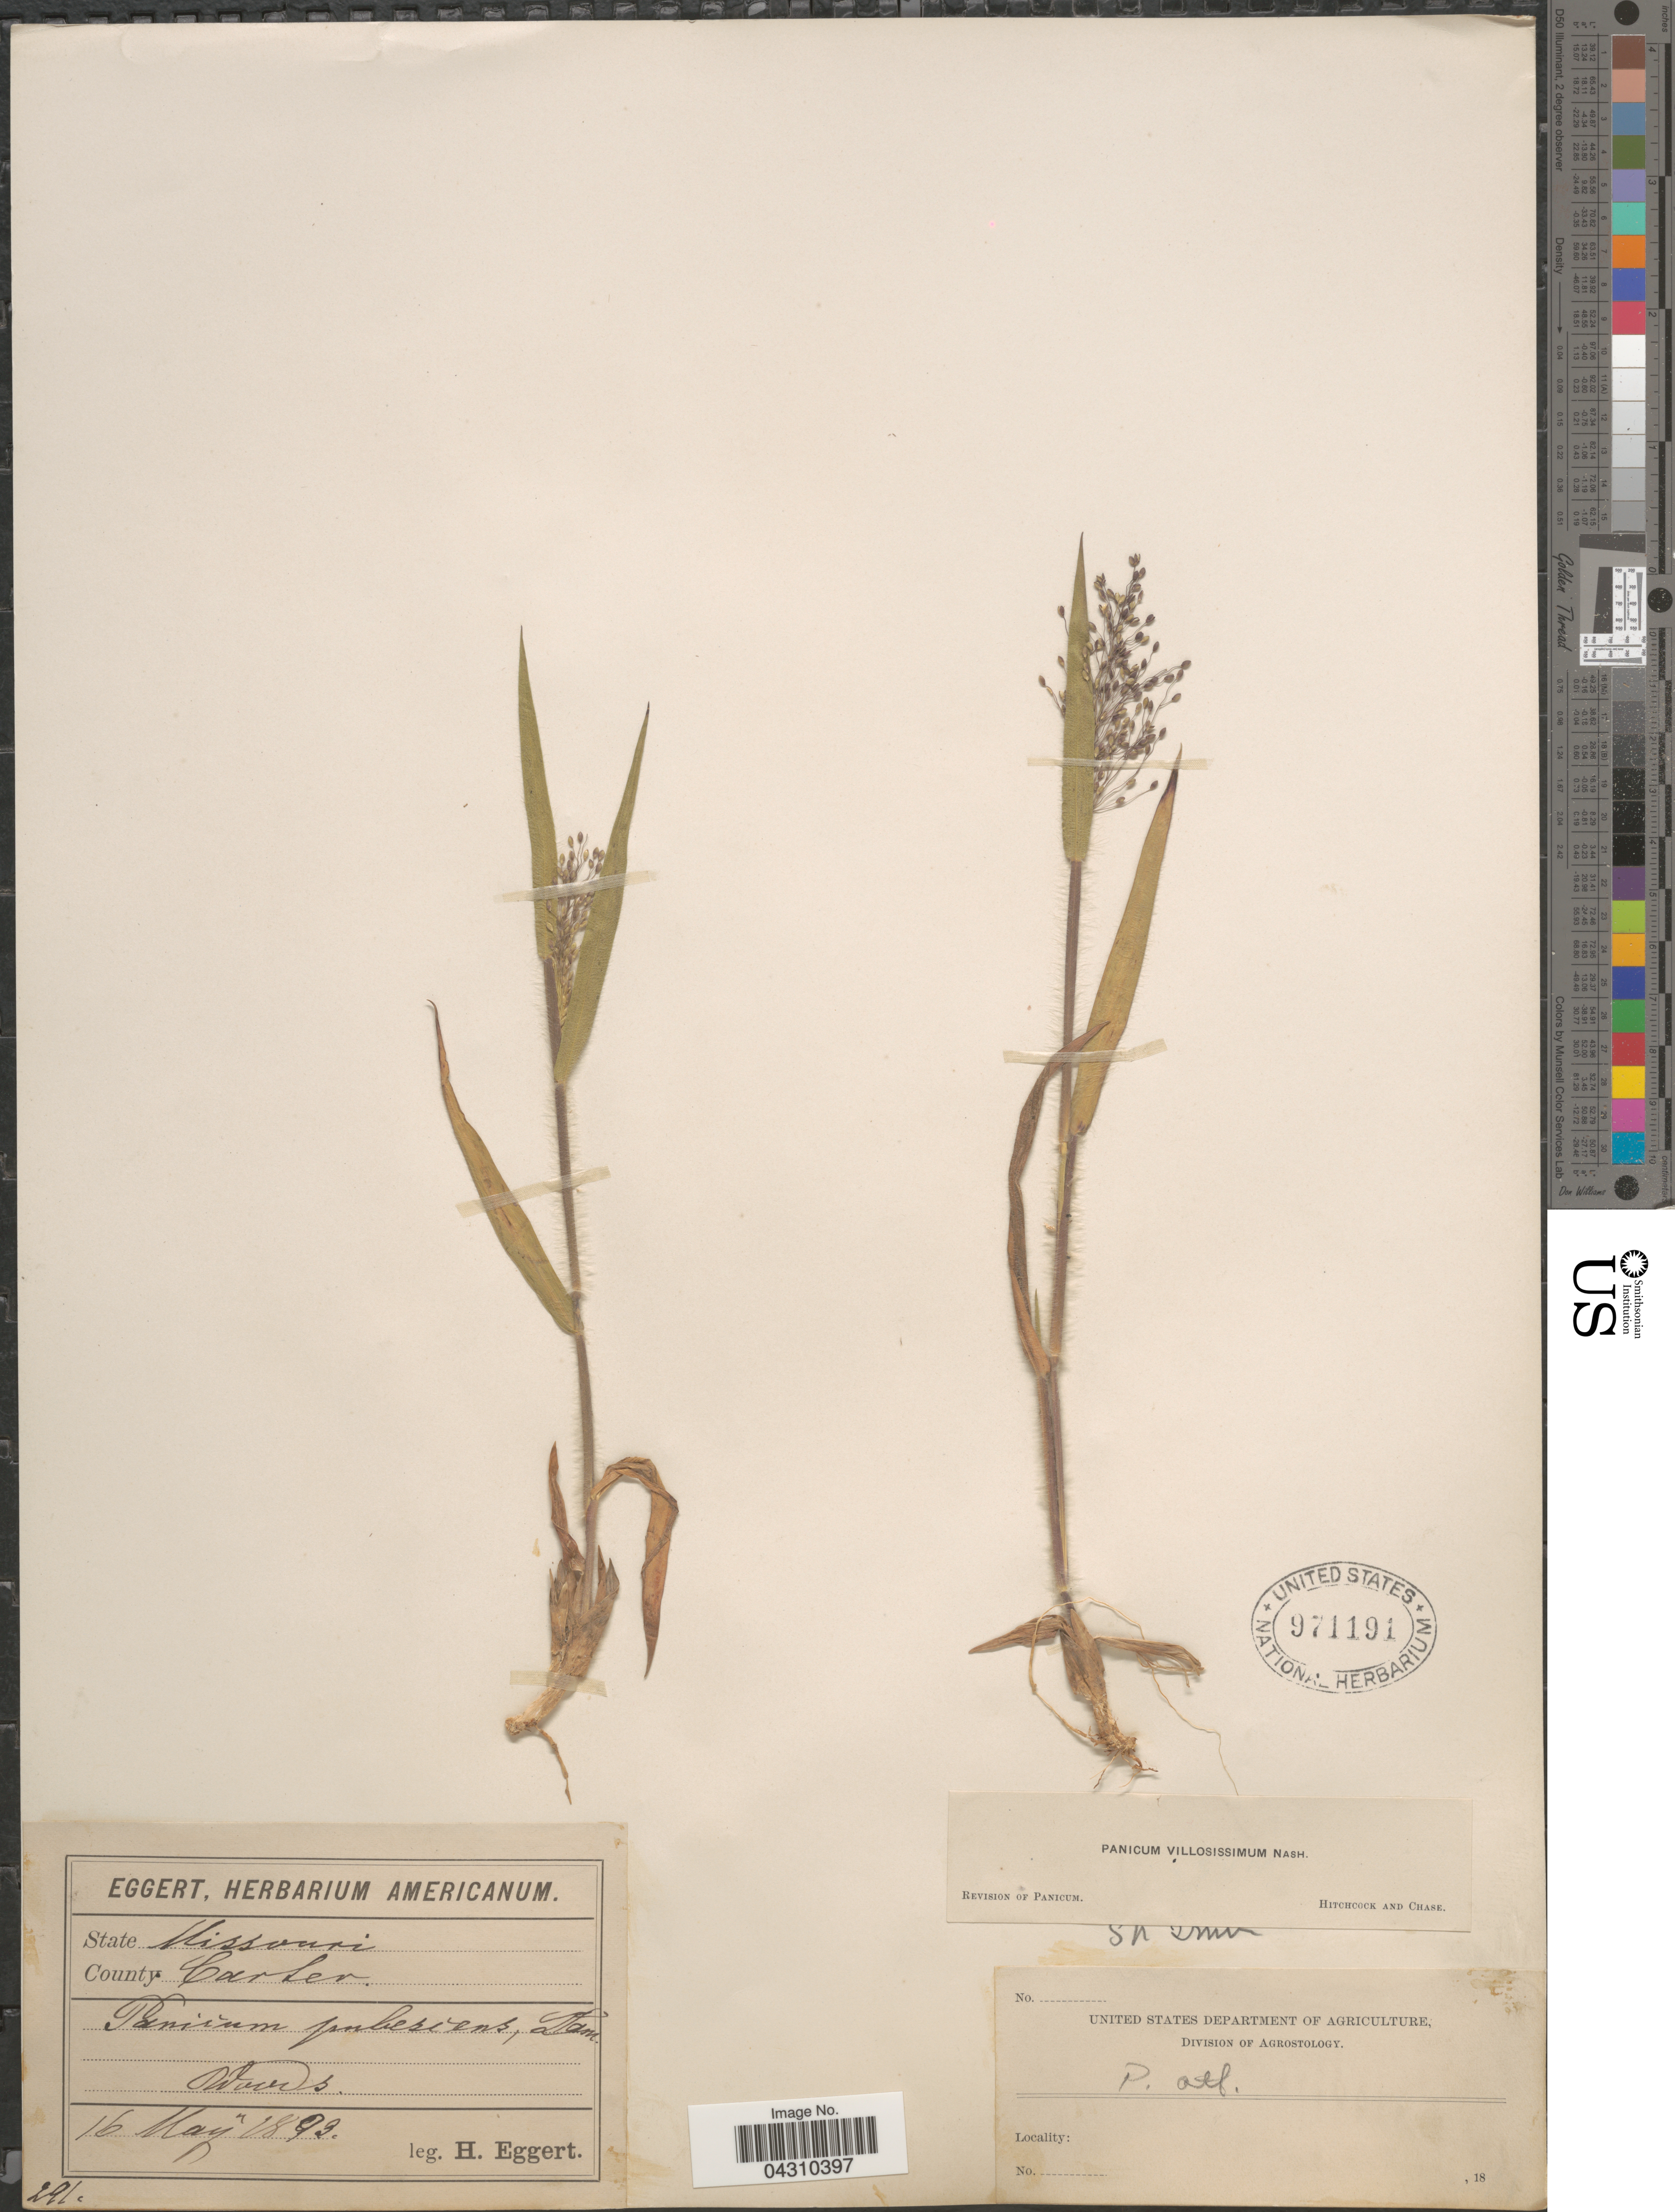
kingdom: Plantae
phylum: Tracheophyta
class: Liliopsida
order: Poales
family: Poaceae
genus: Dichanthelium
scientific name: Dichanthelium acuminatum var. acuminatum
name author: (Sw.) Gould & C.A. Clark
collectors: H. Eggert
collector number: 291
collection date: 1893-05-16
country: United States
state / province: Missouri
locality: County Carter.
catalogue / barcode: US 971191